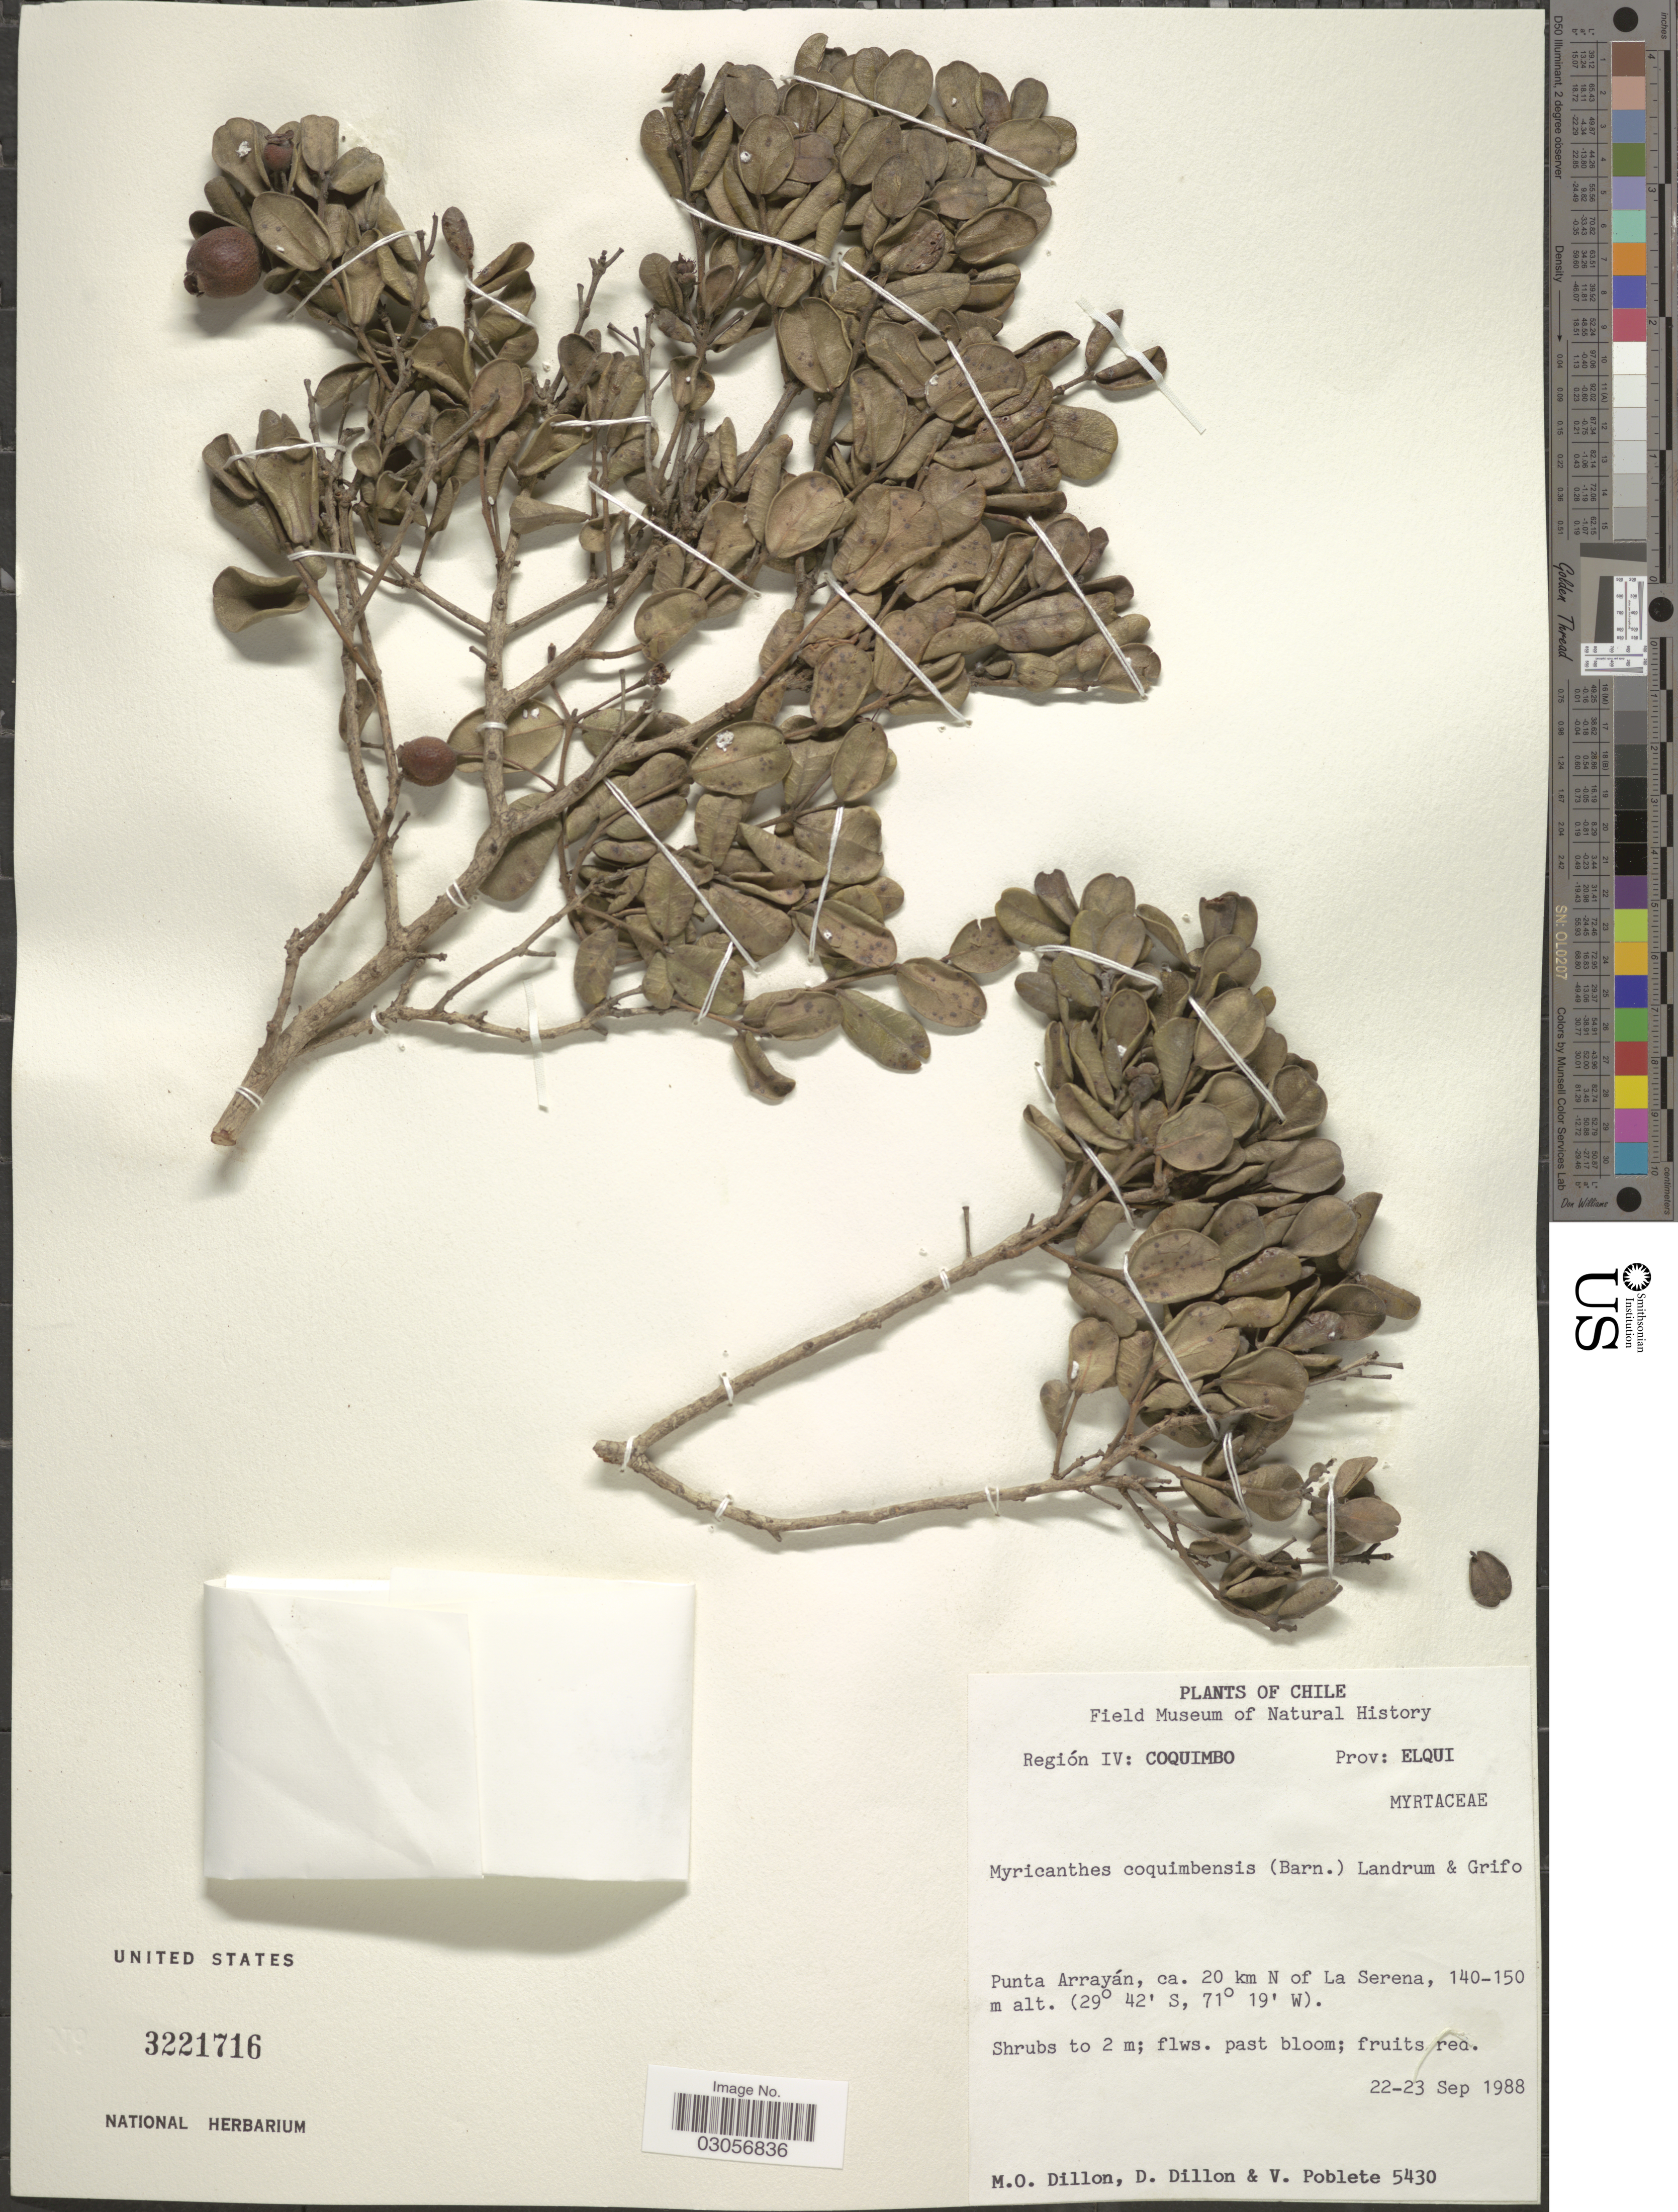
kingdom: Plantae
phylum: Tracheophyta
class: Magnoliopsida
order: Myrtales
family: Myrtaceae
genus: Myrcianthes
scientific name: Myrcianthes coquimbensis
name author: (Barnéoud) Landrum & Grifo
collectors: M. O. Dillon, D. Dillon & V. Poblete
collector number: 5430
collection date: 1988-09-22/1988-09-23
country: Chile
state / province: Coquimbo (IV)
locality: Región IV: Coquimbo, Prov. Elqui. Punta Arrayán, ca. 20 km N of La Serena.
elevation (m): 140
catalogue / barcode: US 3221716